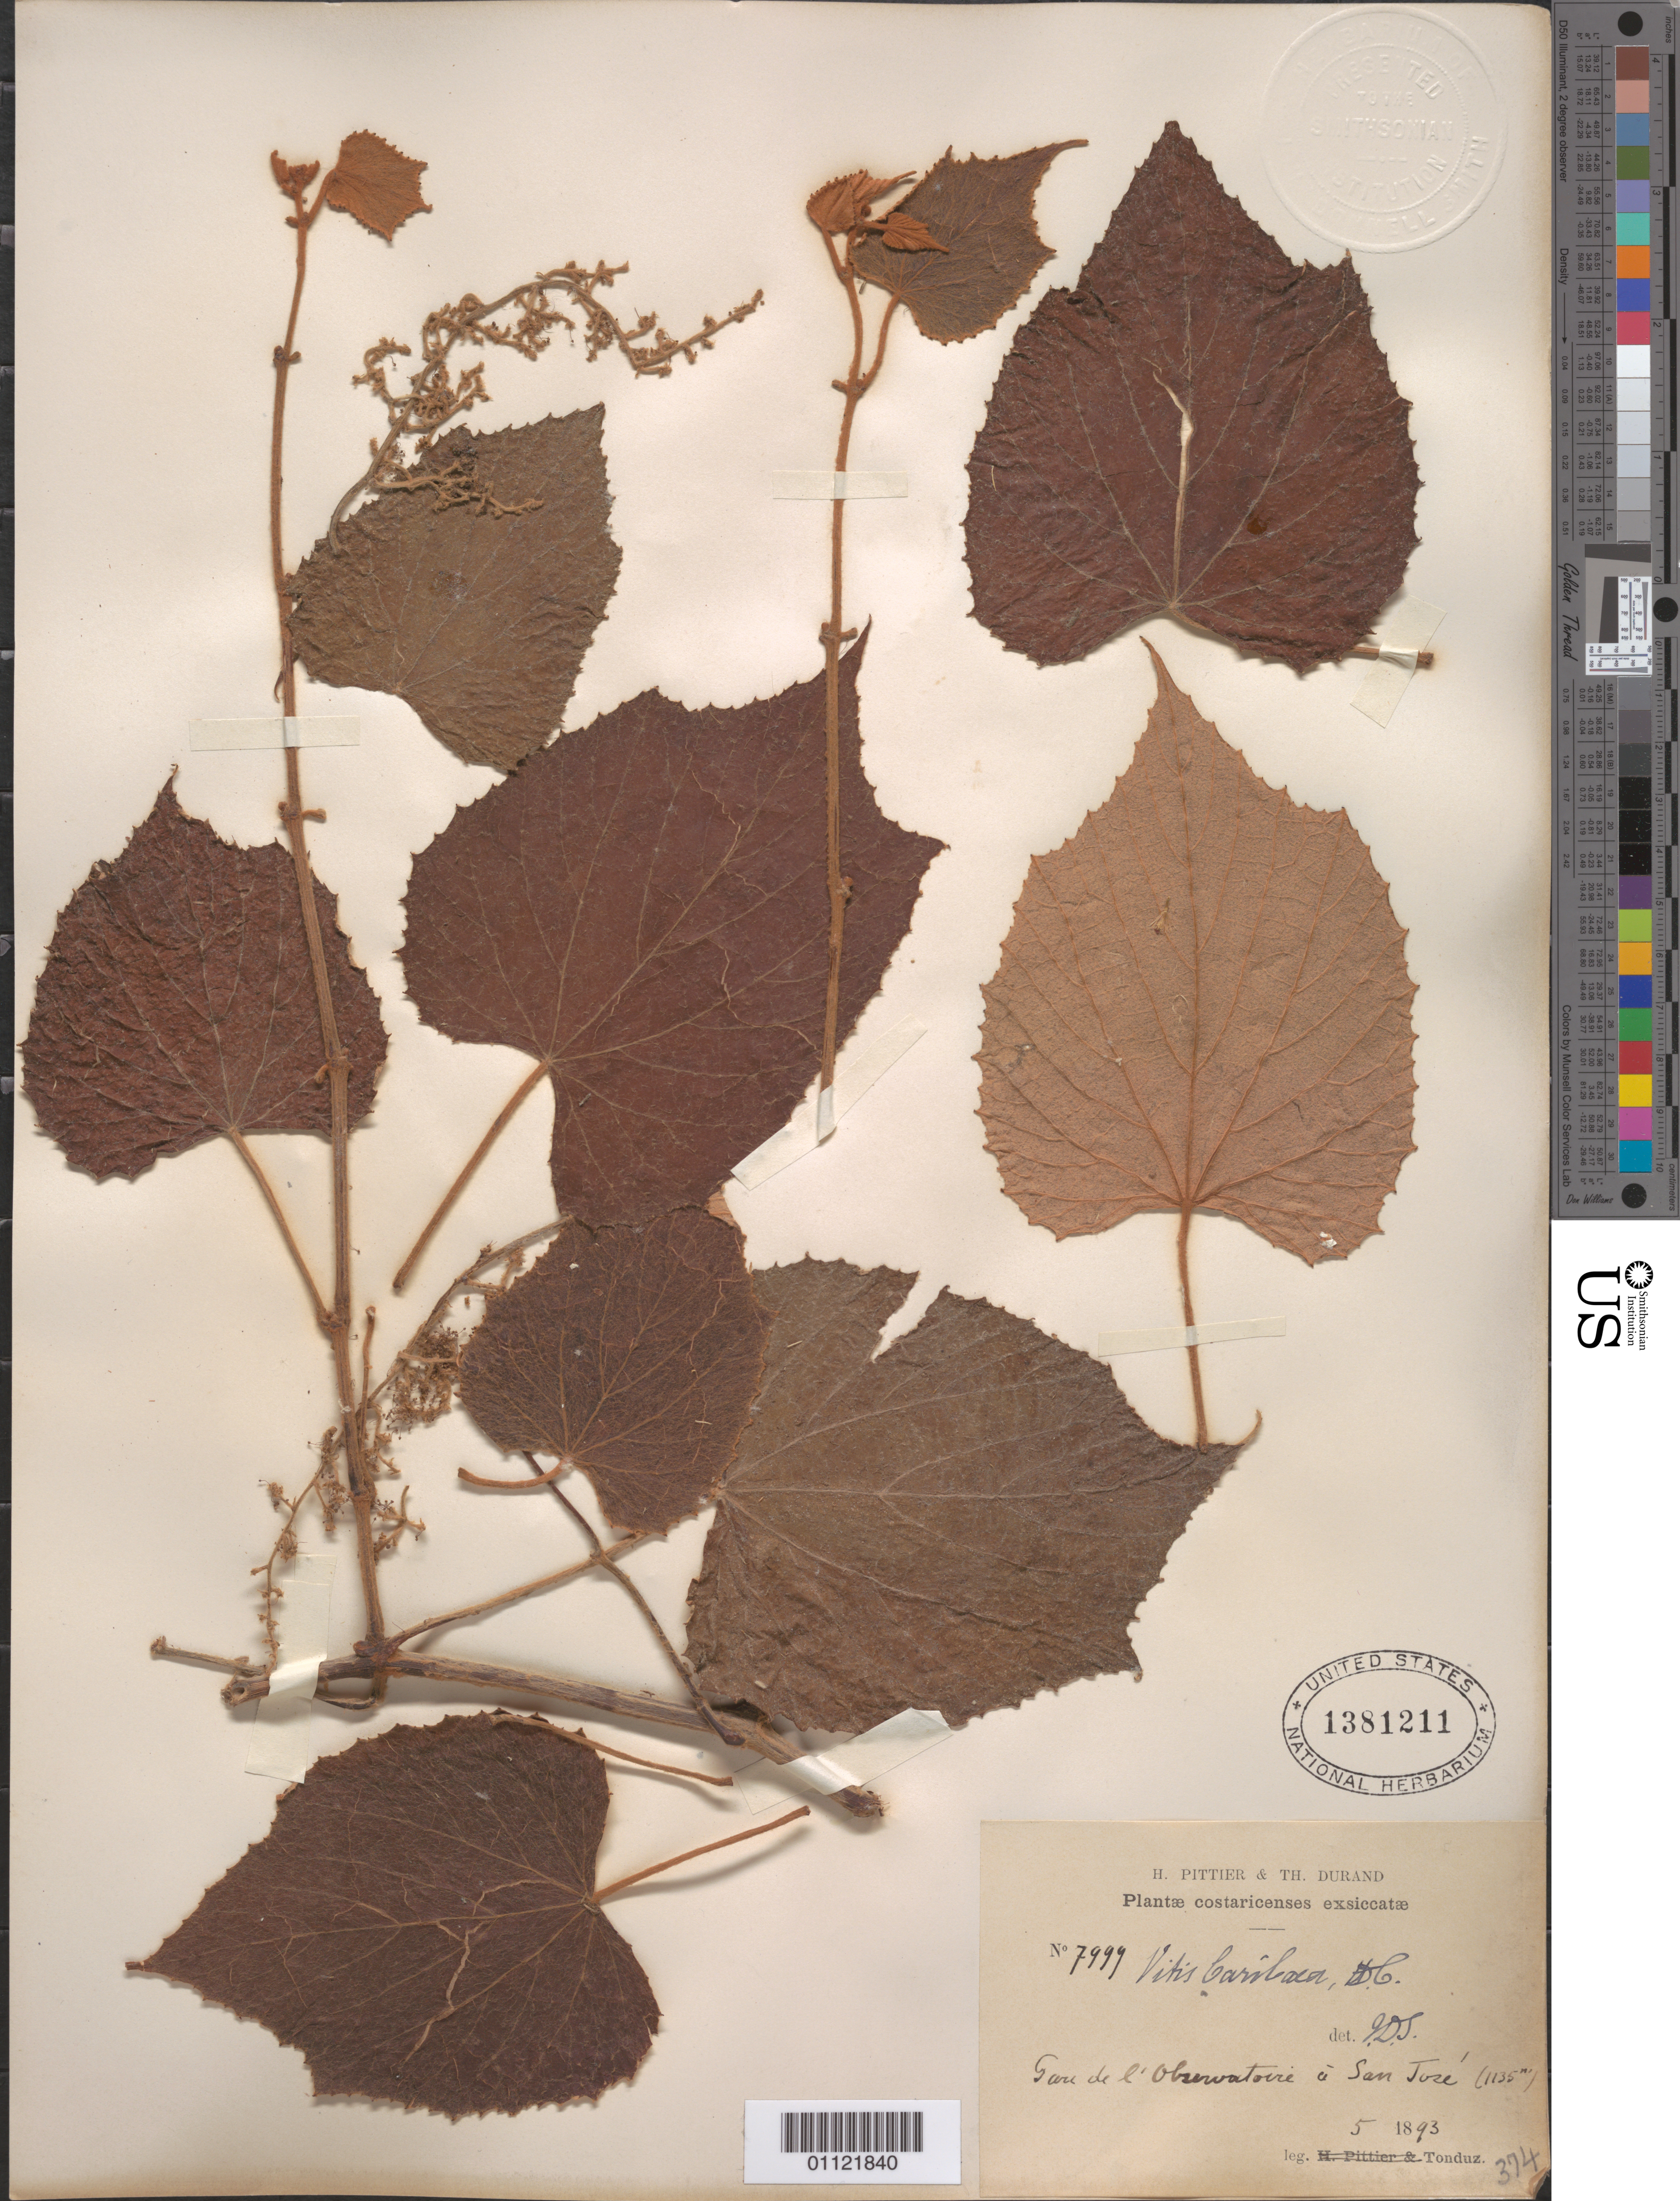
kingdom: Plantae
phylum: Tracheophyta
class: Magnoliopsida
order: Vitales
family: Vitaceae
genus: Vitis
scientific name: Vitis tiliifolia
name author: Humb. & Bonpl. ex Schult.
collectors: A. Tonduz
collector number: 7999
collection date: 1893-05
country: Costa Rica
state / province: san Jose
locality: Gou de l'Observatorre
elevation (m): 1135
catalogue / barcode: US 1381211